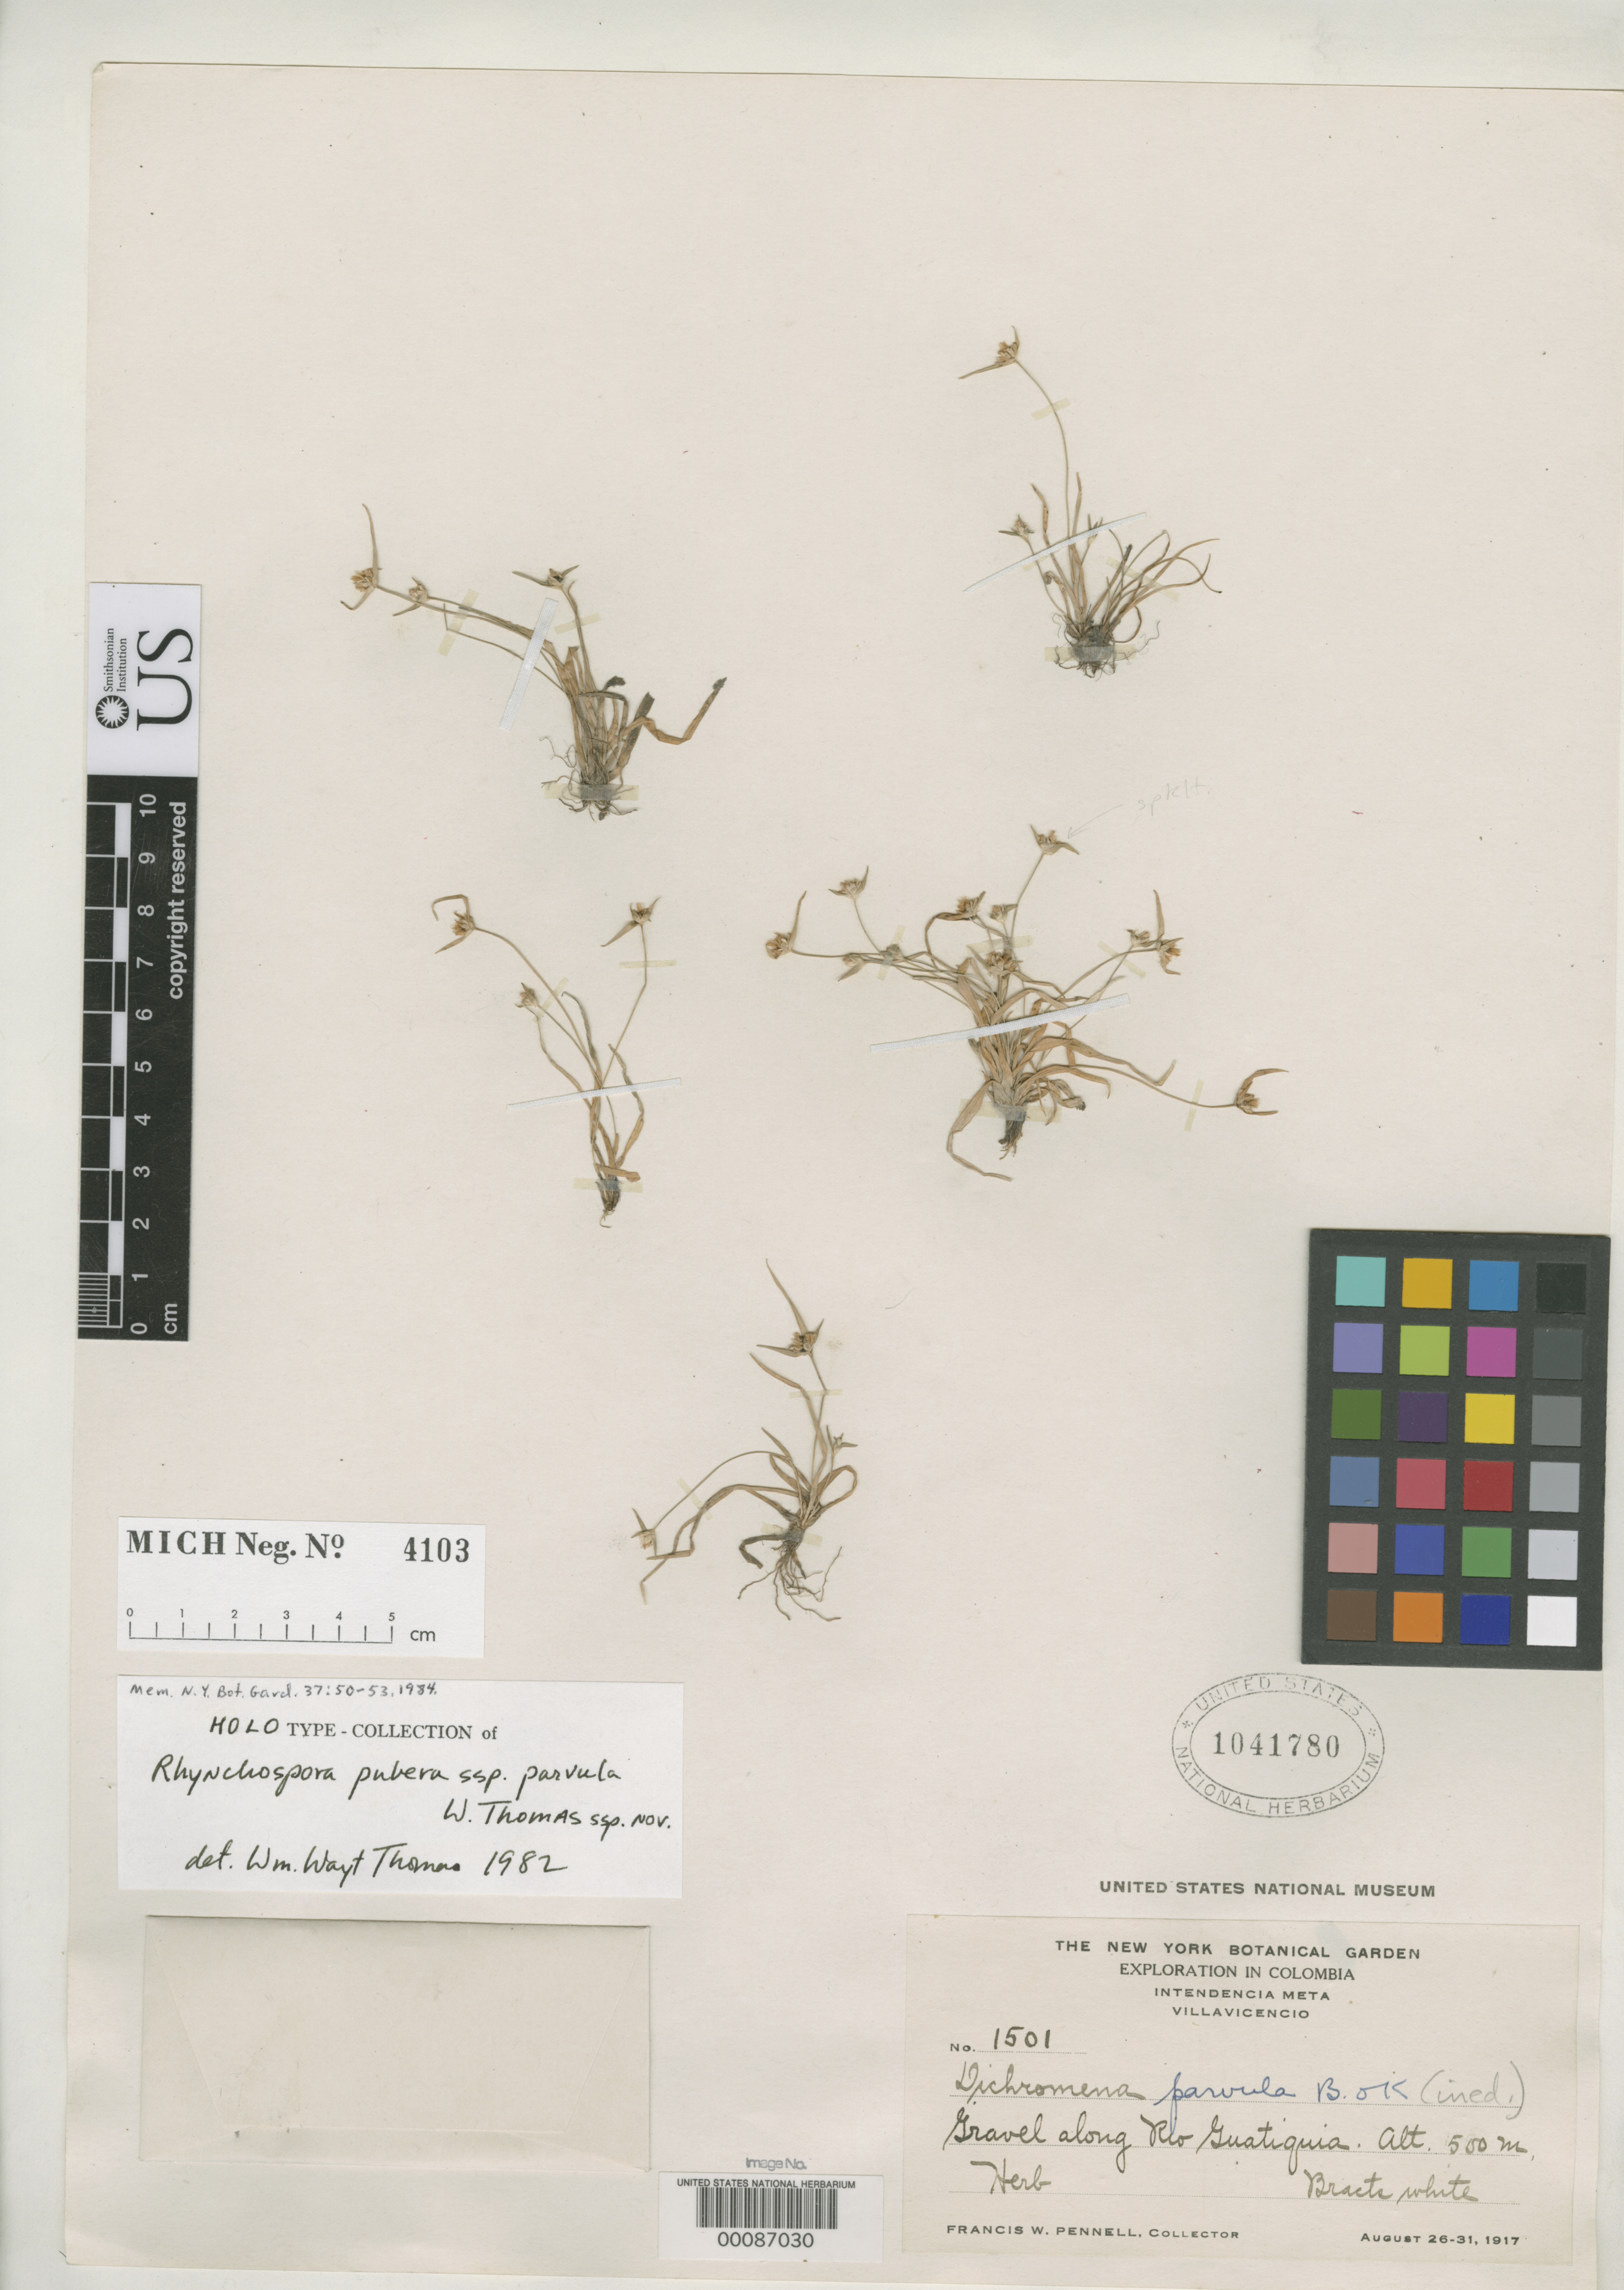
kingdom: Plantae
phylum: Tracheophyta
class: Liliopsida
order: Poales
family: Cyperaceae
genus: Rhynchospora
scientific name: Rhynchospora pubera subsp. parvula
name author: W.W. Thomas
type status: Holotype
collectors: F. W. Pennell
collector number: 1501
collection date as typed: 26 Aug 1917 to 31 Aug 1917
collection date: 1917-08-26/1917-08-31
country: Colombia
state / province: Meta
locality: Villa Vicencia, along Rio Guatiquia.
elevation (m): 500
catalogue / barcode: US 1041780